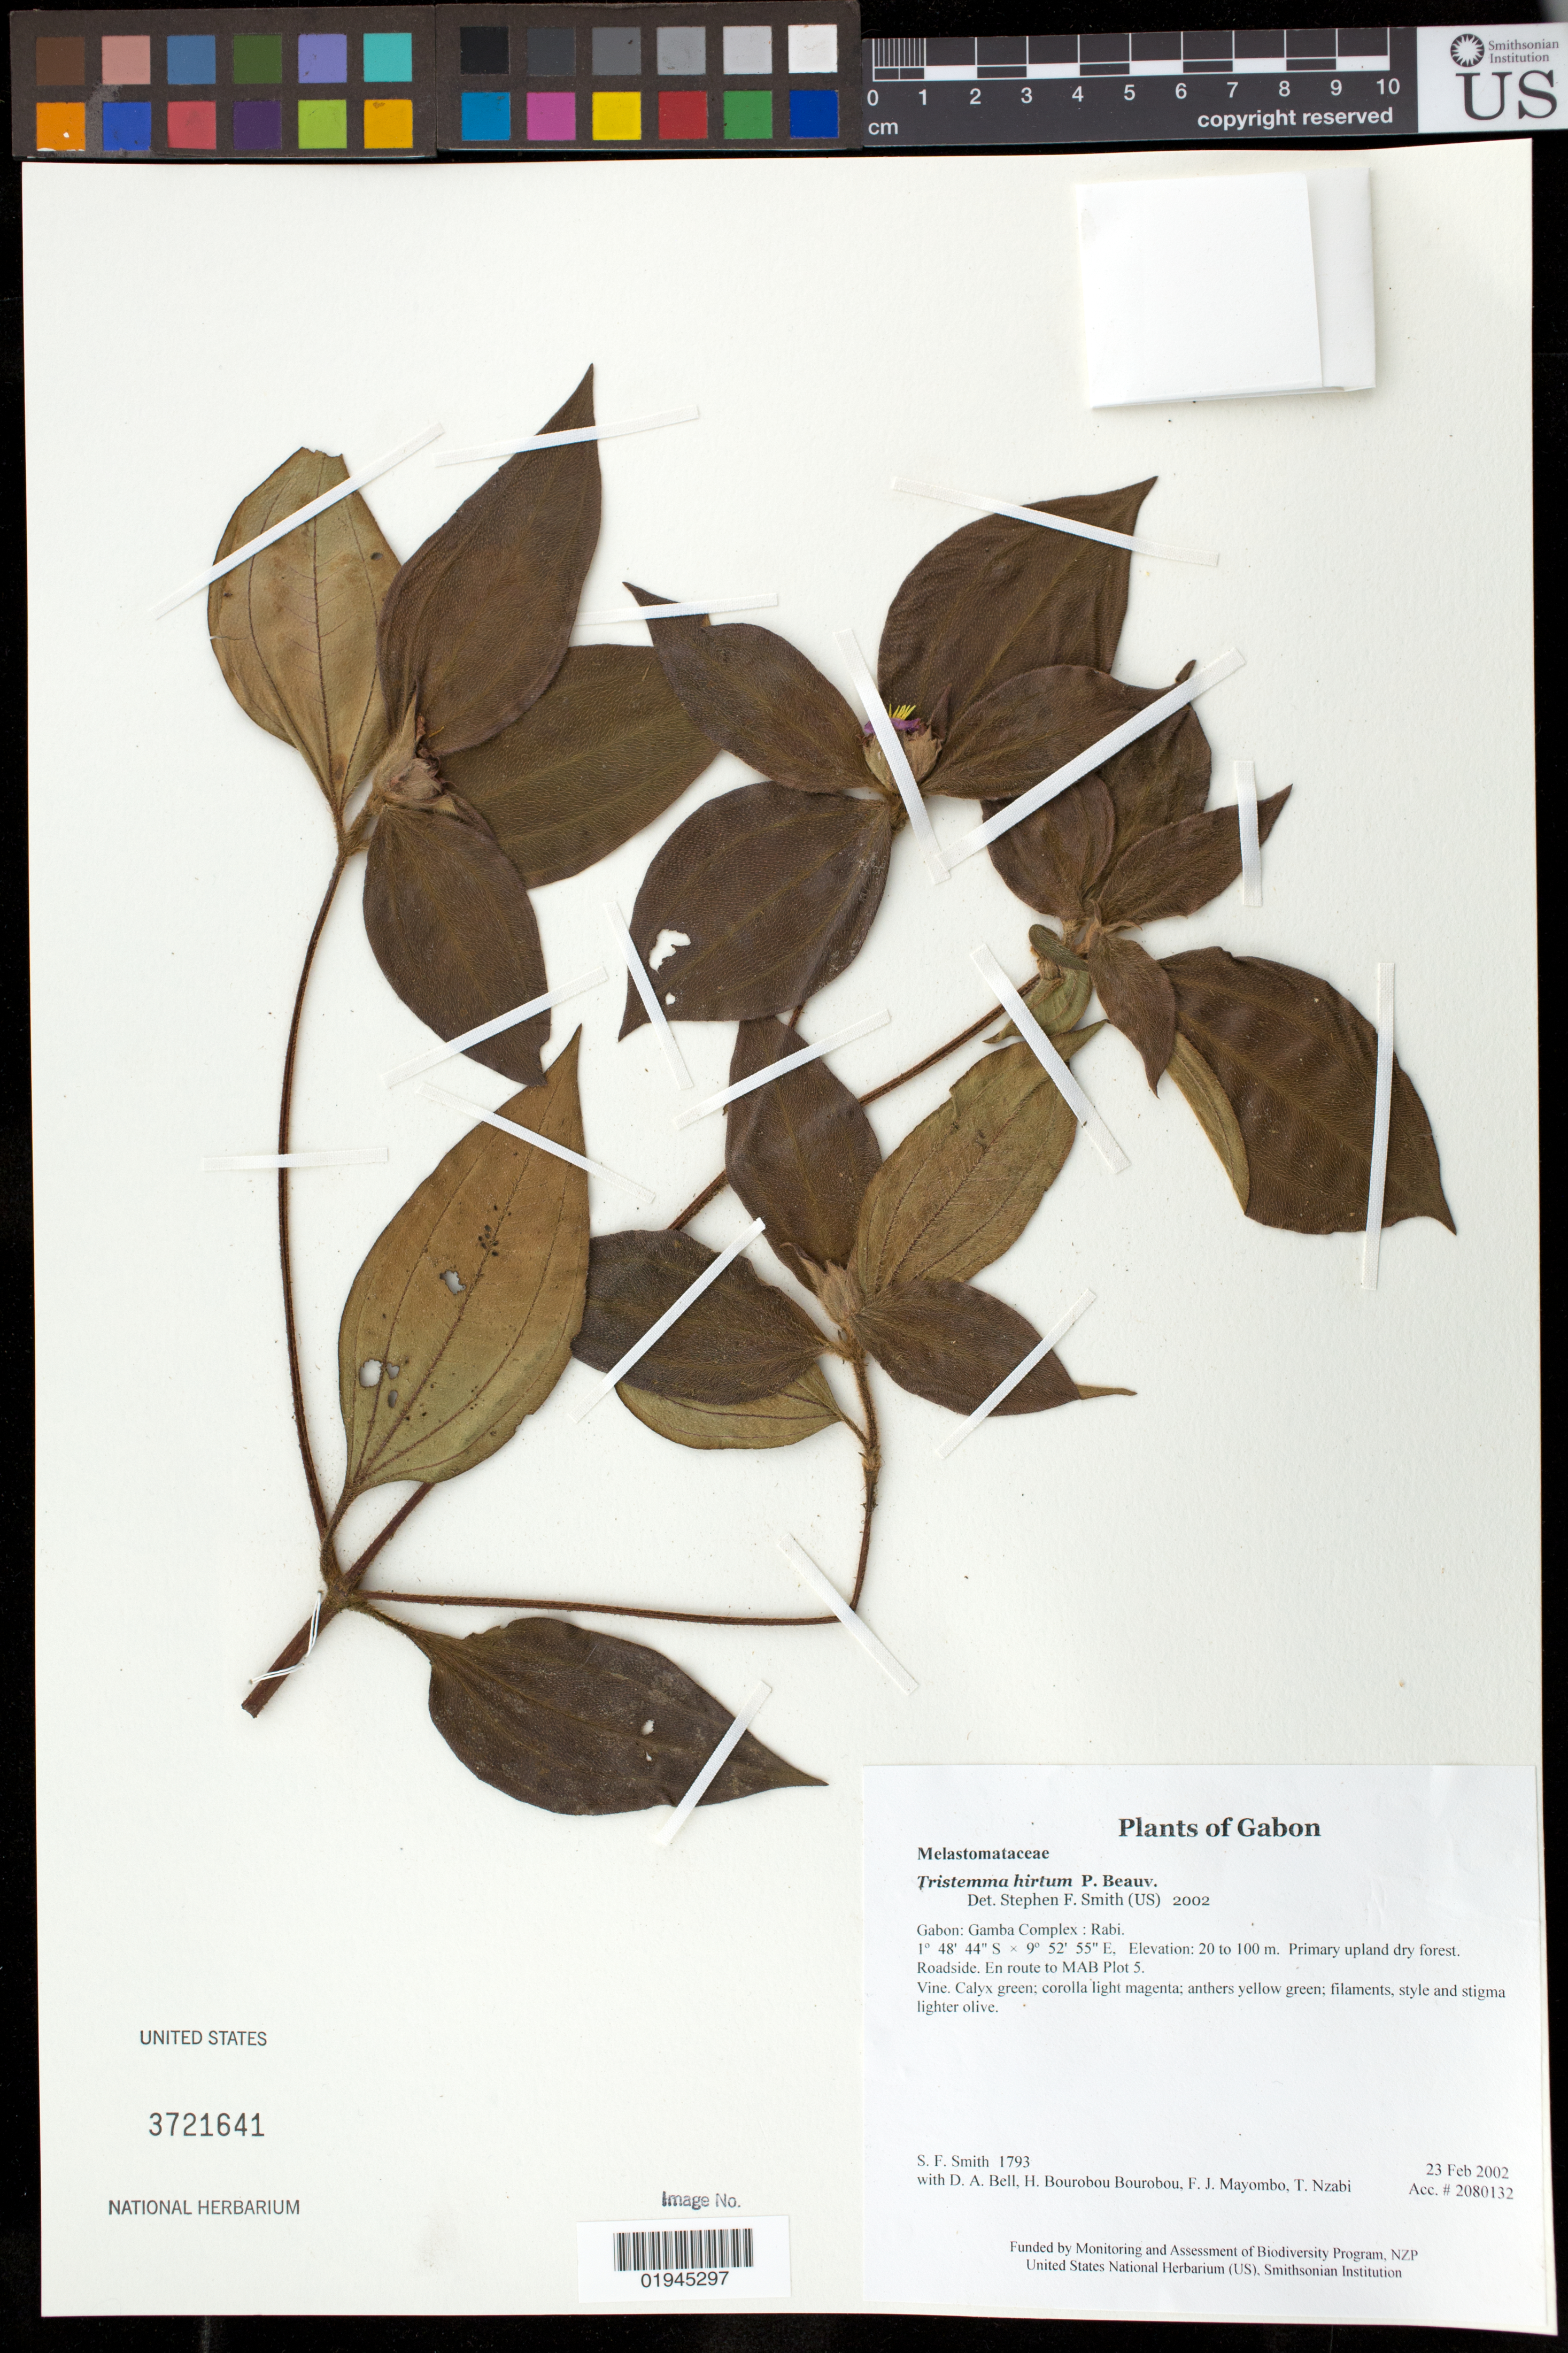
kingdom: Plantae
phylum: Tracheophyta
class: Magnoliopsida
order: Myrtales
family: Melastomataceae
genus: Tristemma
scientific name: Tristemma hirtum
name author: P. Beauv.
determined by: Smith, Stephen F., (US), NMNH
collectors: S.F. Smith, D. A. Bell, H. Bourobou Bourobou & F. J. Mayombo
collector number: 1793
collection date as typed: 23 Feb 2002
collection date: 2002-02-23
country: Gabon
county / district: Gamba Complex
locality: Rabi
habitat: Primary upland dry forest. Roadside. En route to MAB Plot 5.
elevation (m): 20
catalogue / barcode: US 3721641